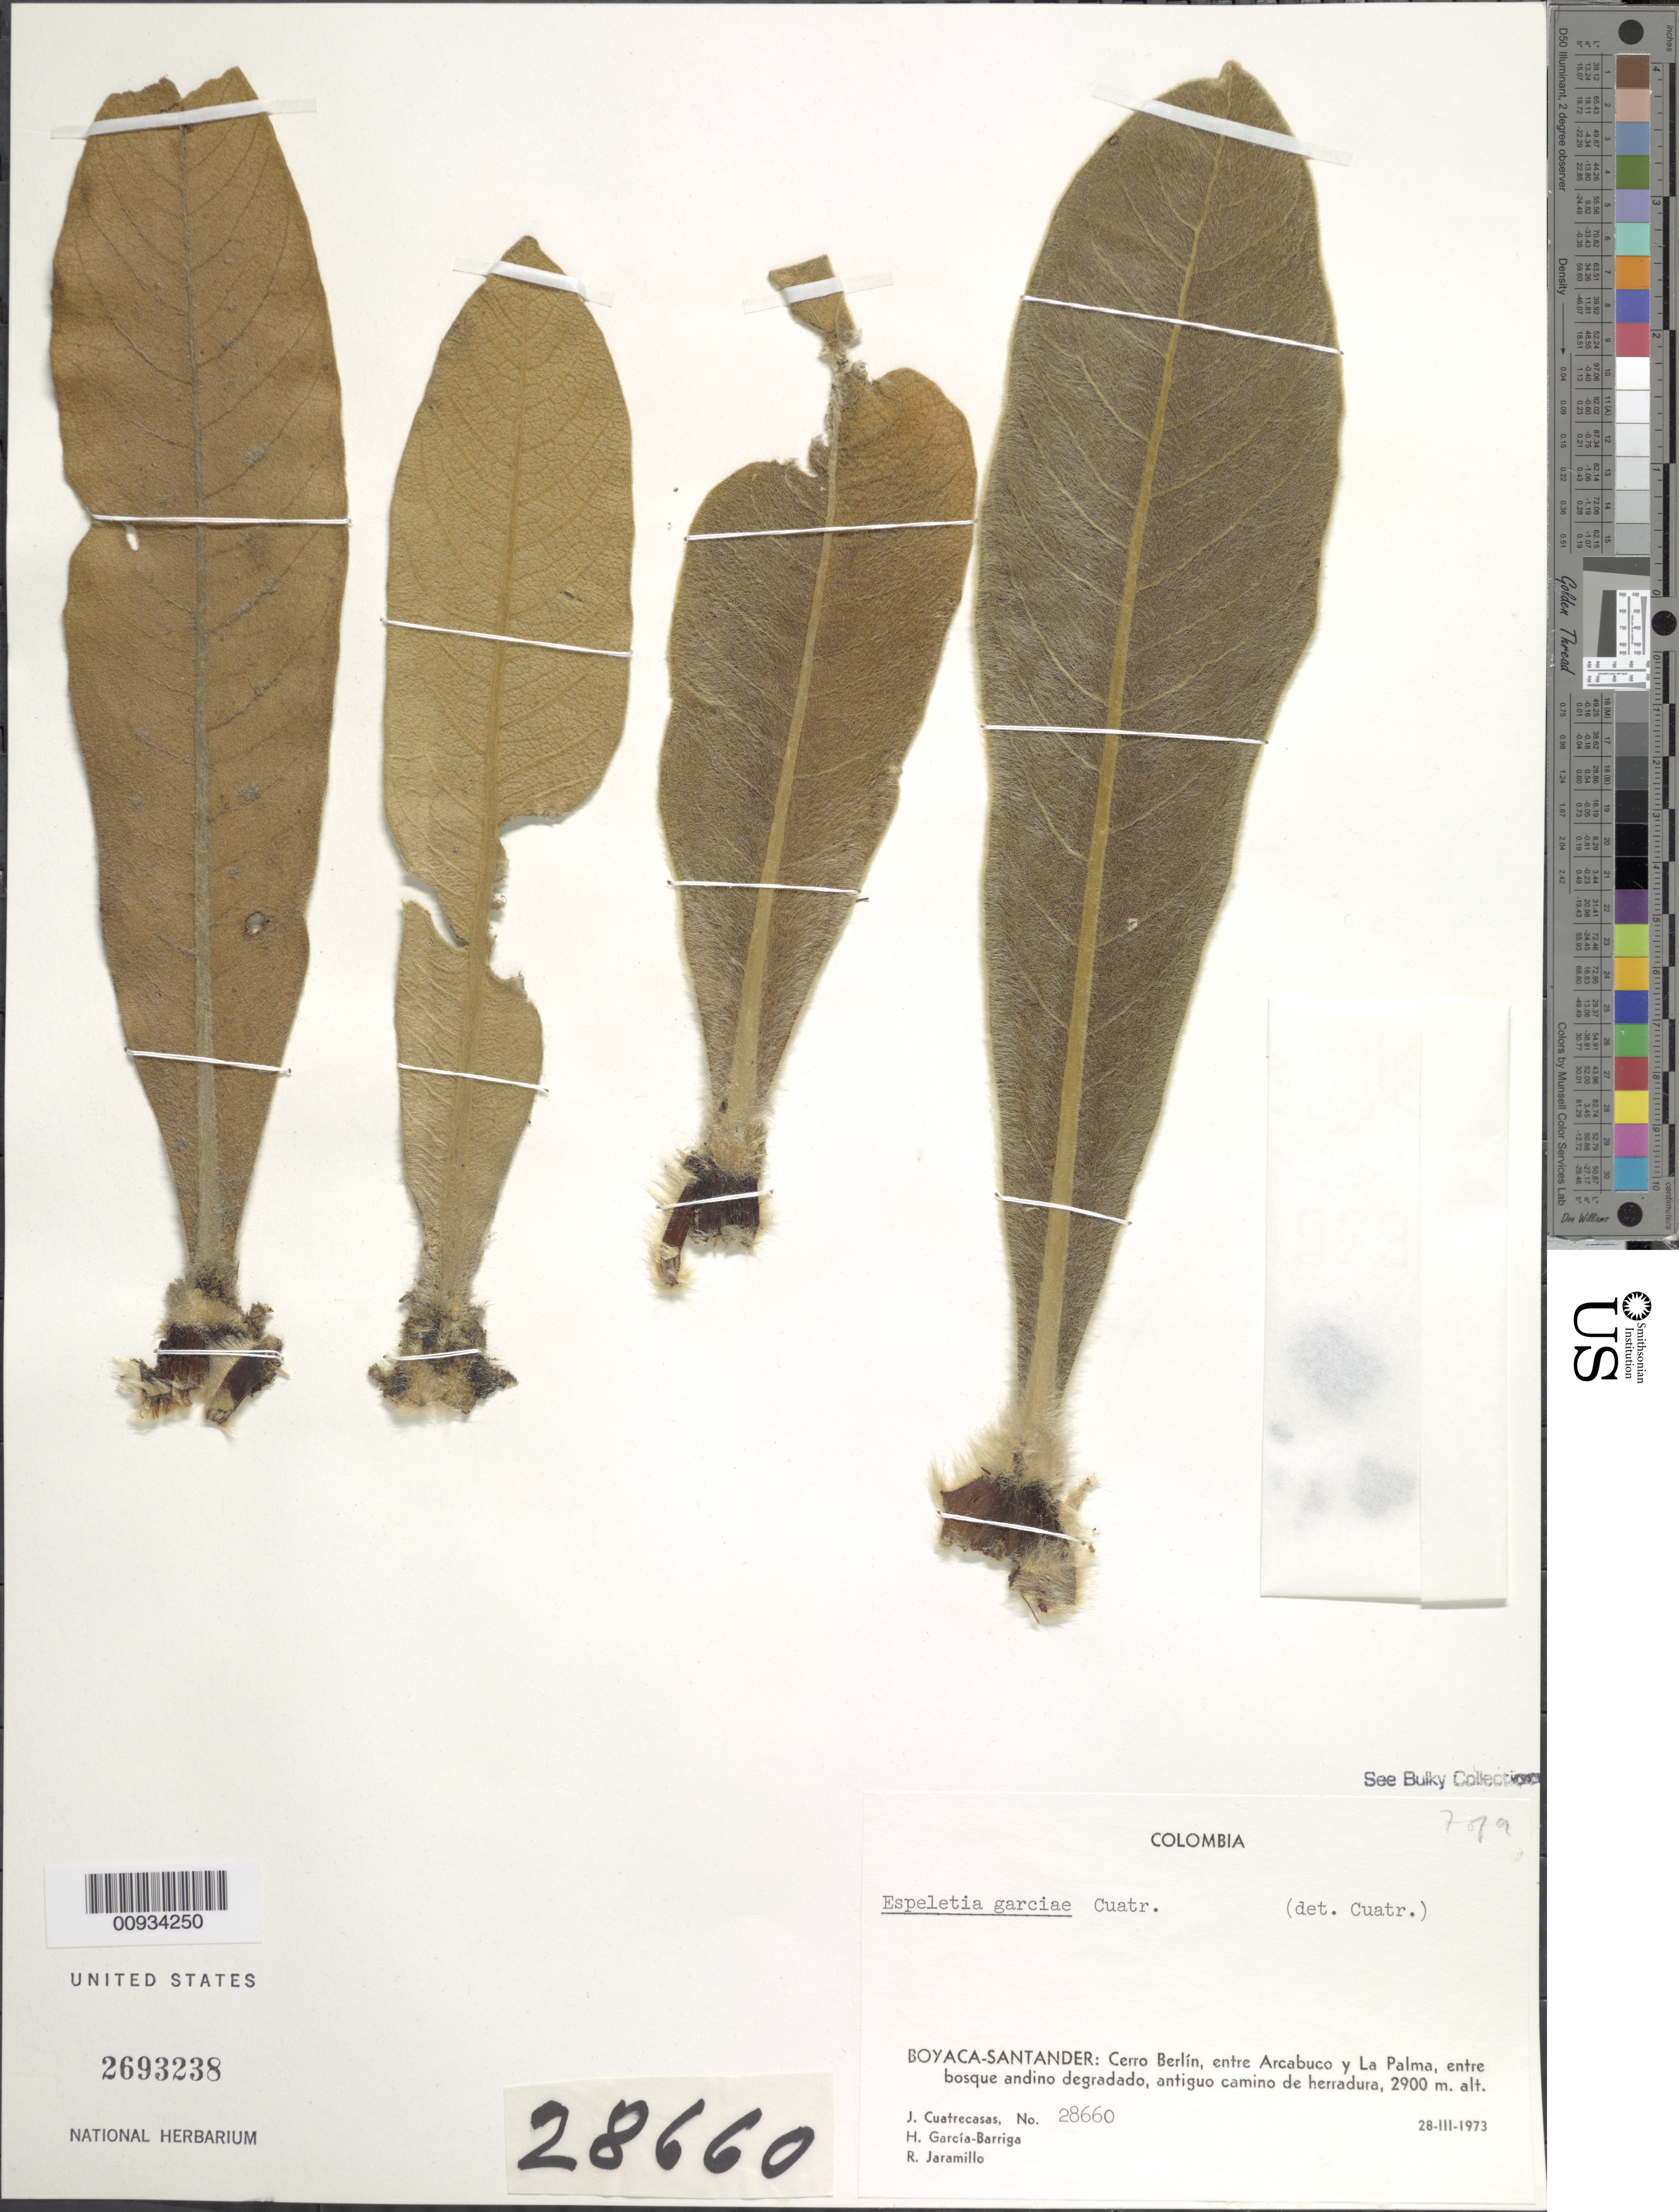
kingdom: Plantae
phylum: Tracheophyta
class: Magnoliopsida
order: Asterales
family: Asteraceae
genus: Espeletiopsis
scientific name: Espeletiopsis garciae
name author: (Cuatrec.) Cuatrec.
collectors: J. Cuatrecasas, H. García Barriga & R. Jaramillo M.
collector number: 28660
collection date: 1973-03-28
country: Colombia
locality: Boyaca-Santander: Cerro Berlin, entre Arcabuco y La Palma, entre bosque andino degradado, antigua camino de herradura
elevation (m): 2900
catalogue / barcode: US 2693238